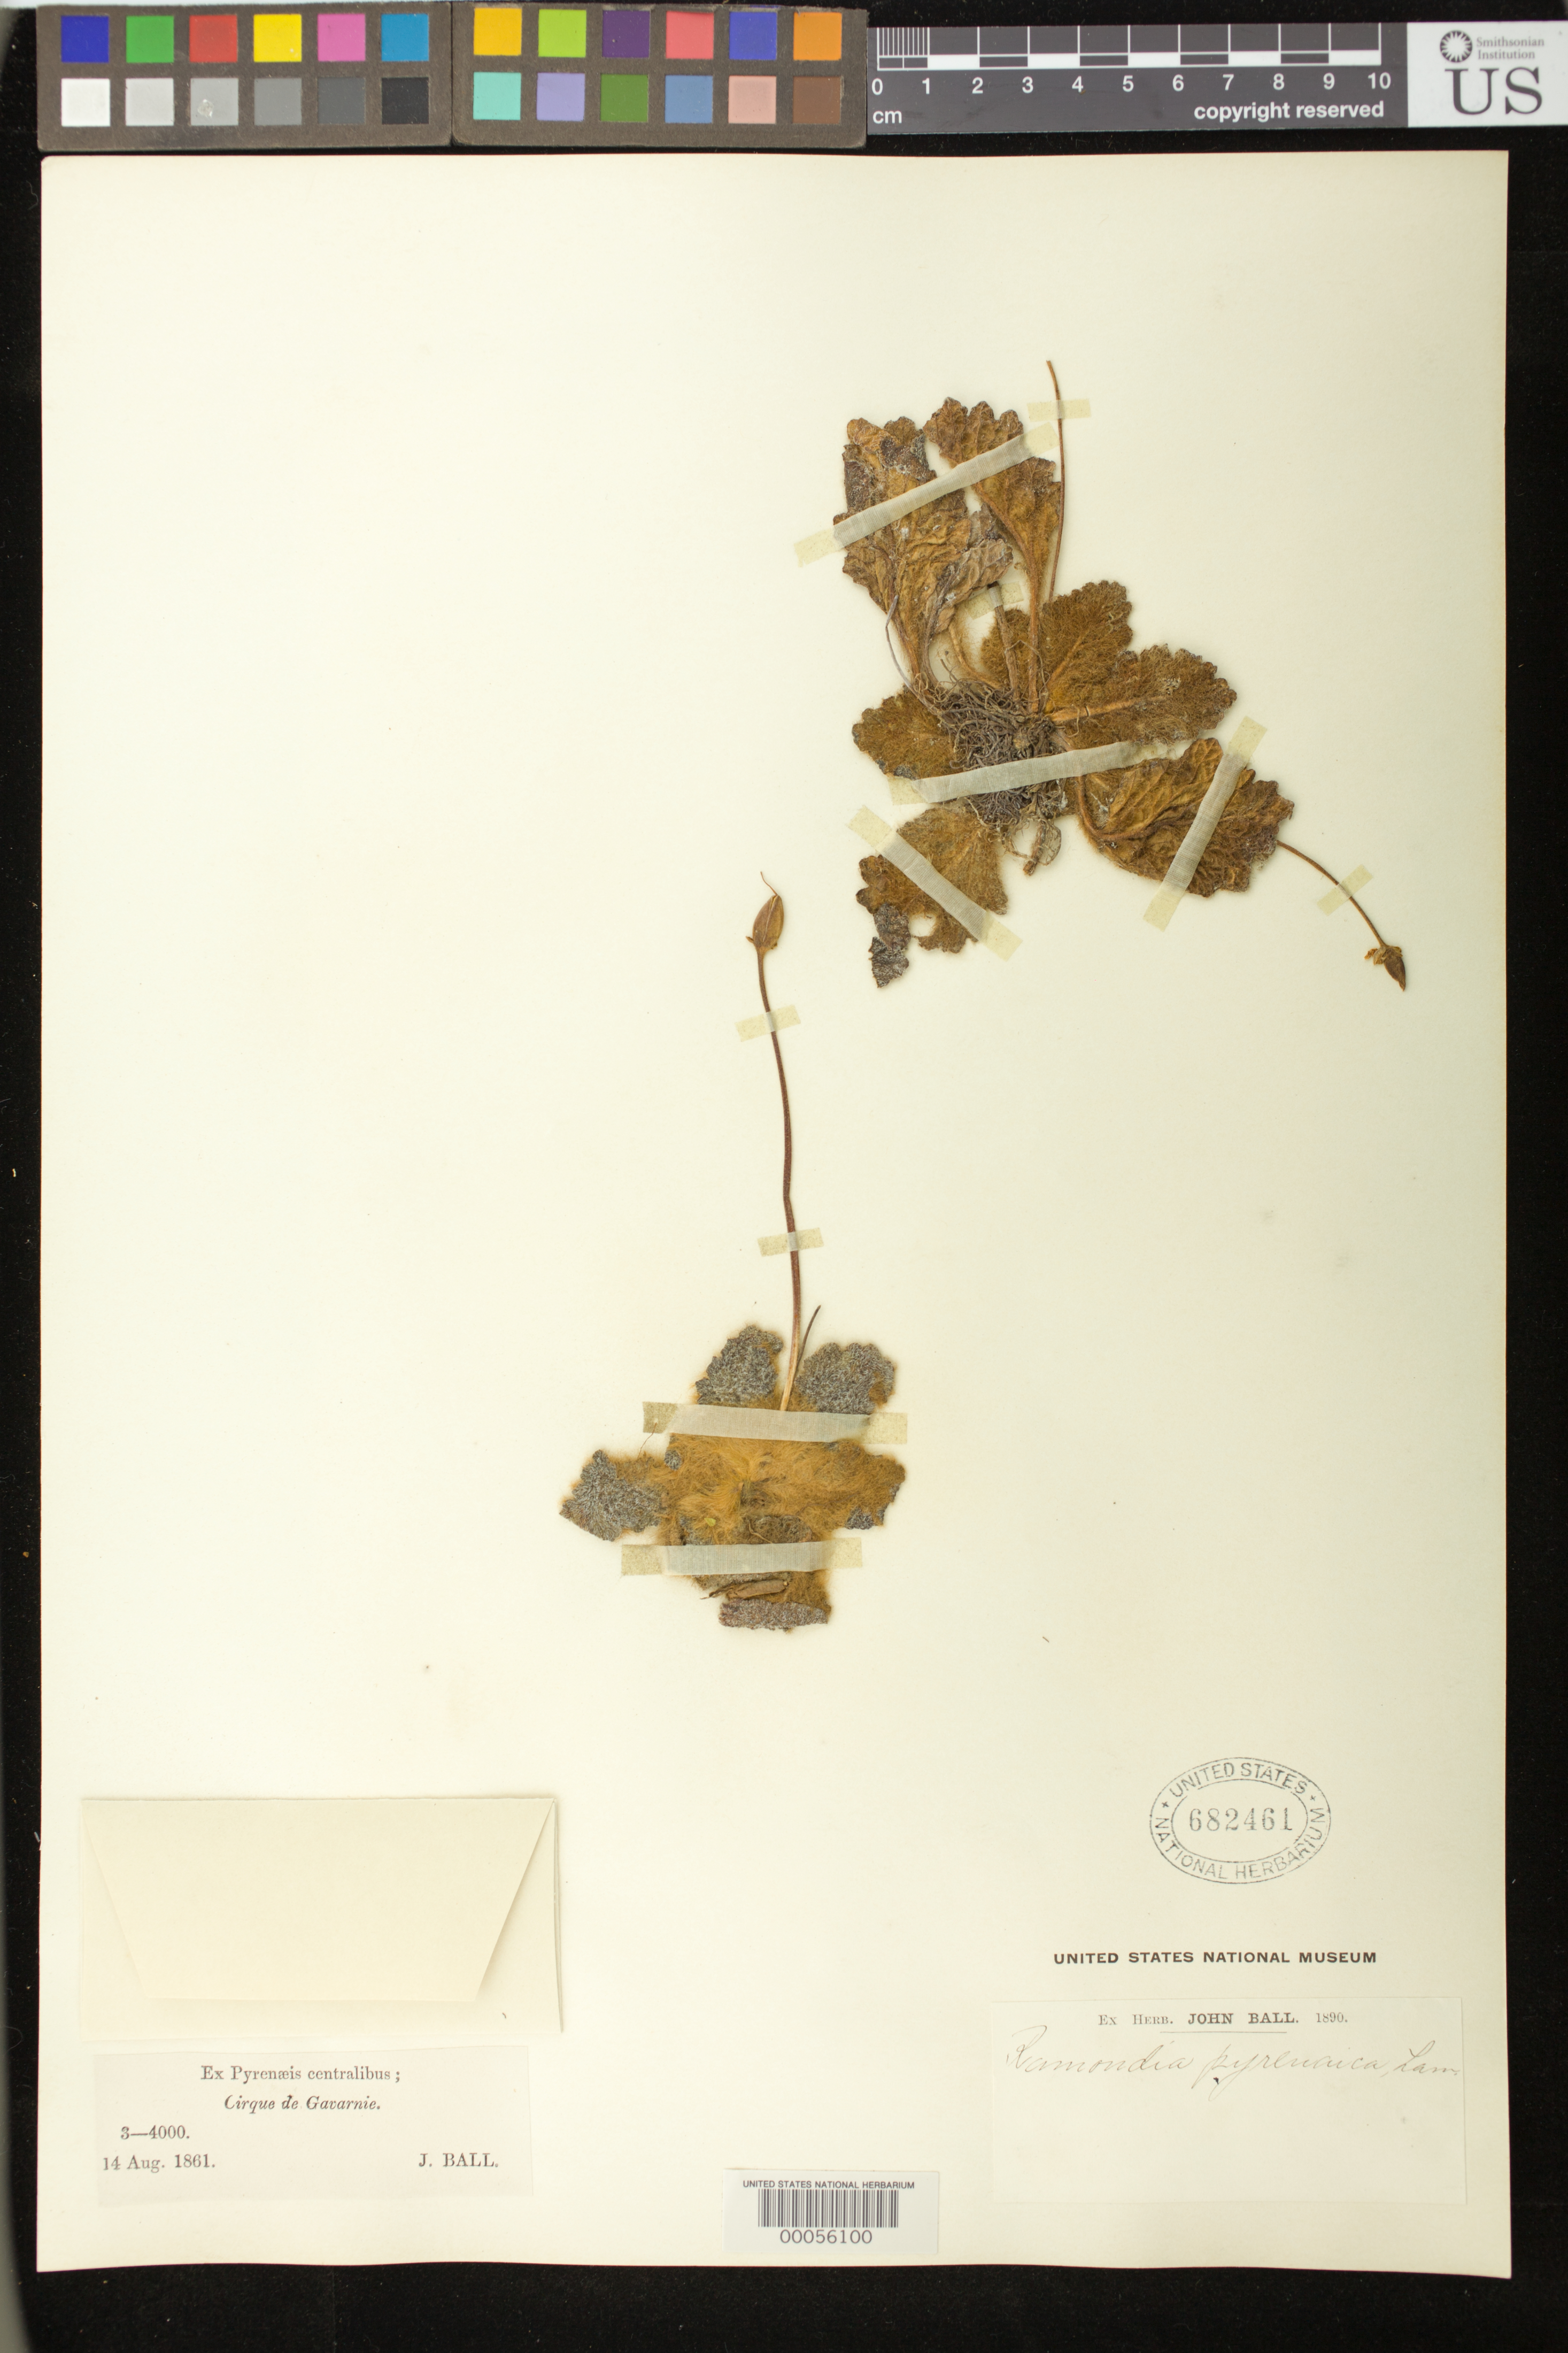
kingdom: Plantae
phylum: Tracheophyta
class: Magnoliopsida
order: Lamiales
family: Gesneriaceae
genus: Ramonda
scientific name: Ramonda pyrenaica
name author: Rich. ex Pers.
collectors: J. Ball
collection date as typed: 14 Aug 1861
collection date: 1861-08-14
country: France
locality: Vicinity of gavarnie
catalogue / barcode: US 682461